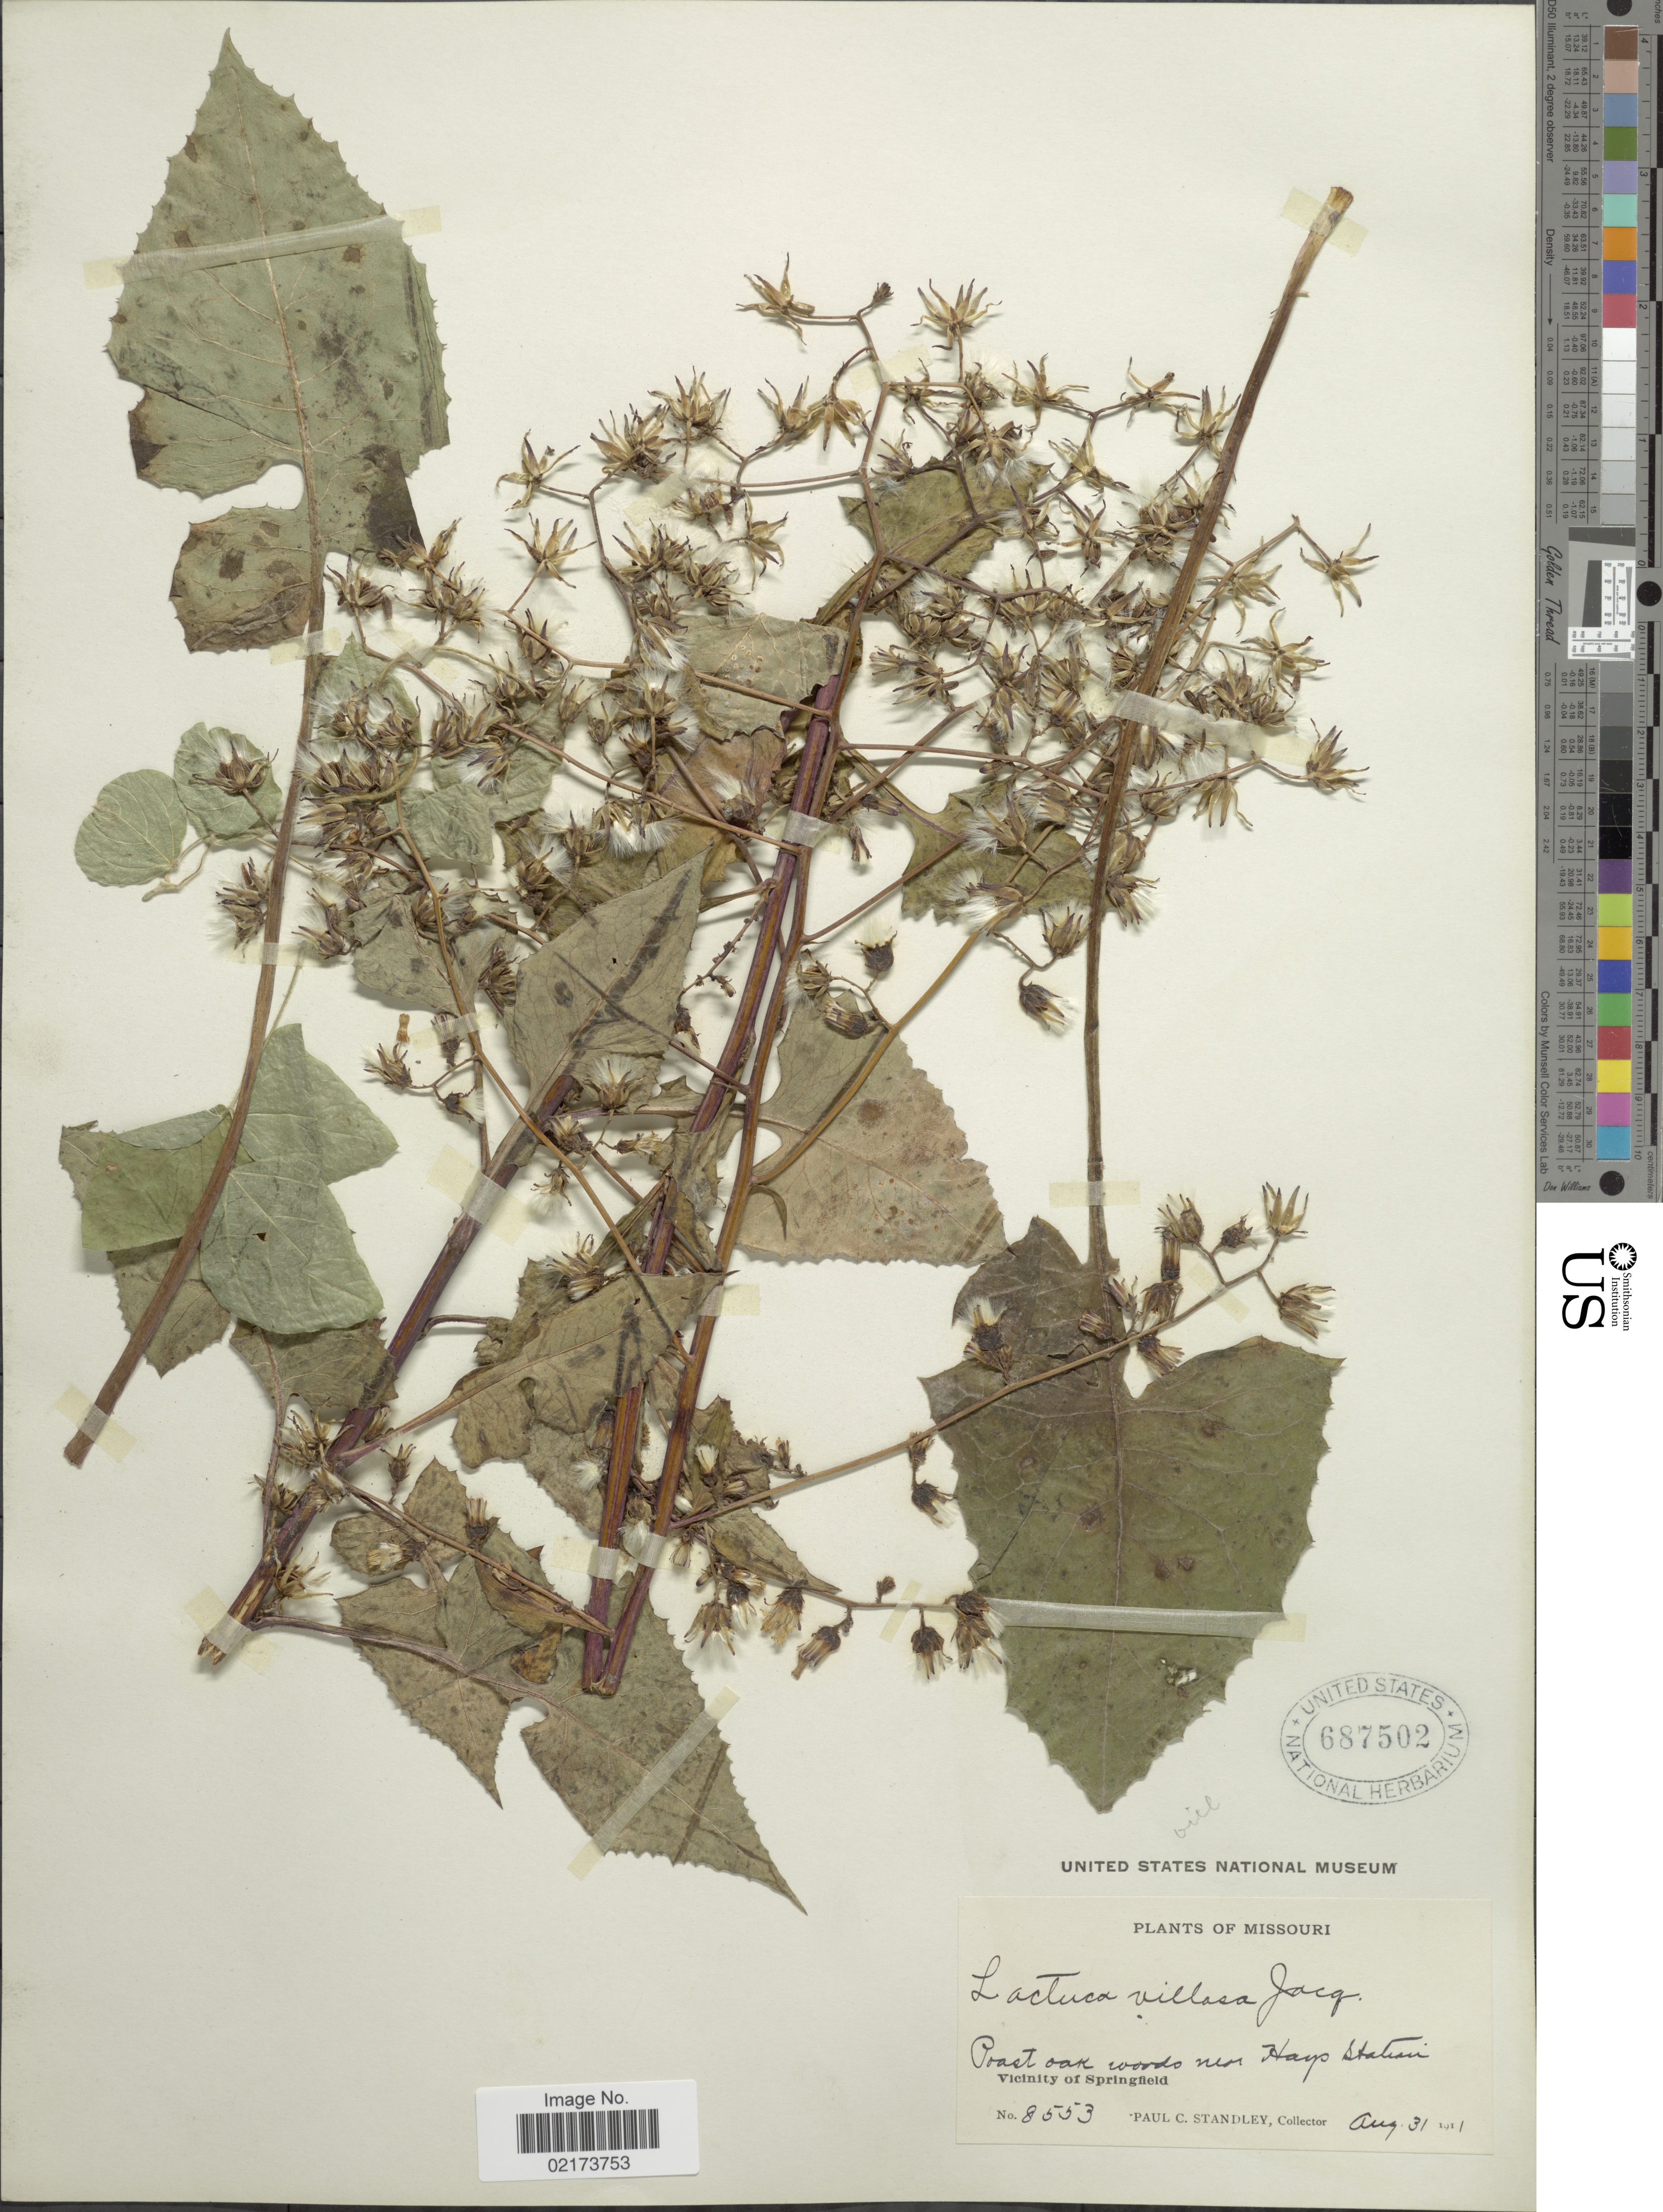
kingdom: Plantae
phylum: Tracheophyta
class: Magnoliopsida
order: Asterales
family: Asteraceae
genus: Lactuca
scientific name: Lactuca floridana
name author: (L.) Gaertn.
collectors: P. C. Standley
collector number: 8553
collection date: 1911-08-31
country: United States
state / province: Missouri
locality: Near Hays Station, Vicinity of Springfield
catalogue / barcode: US 687502